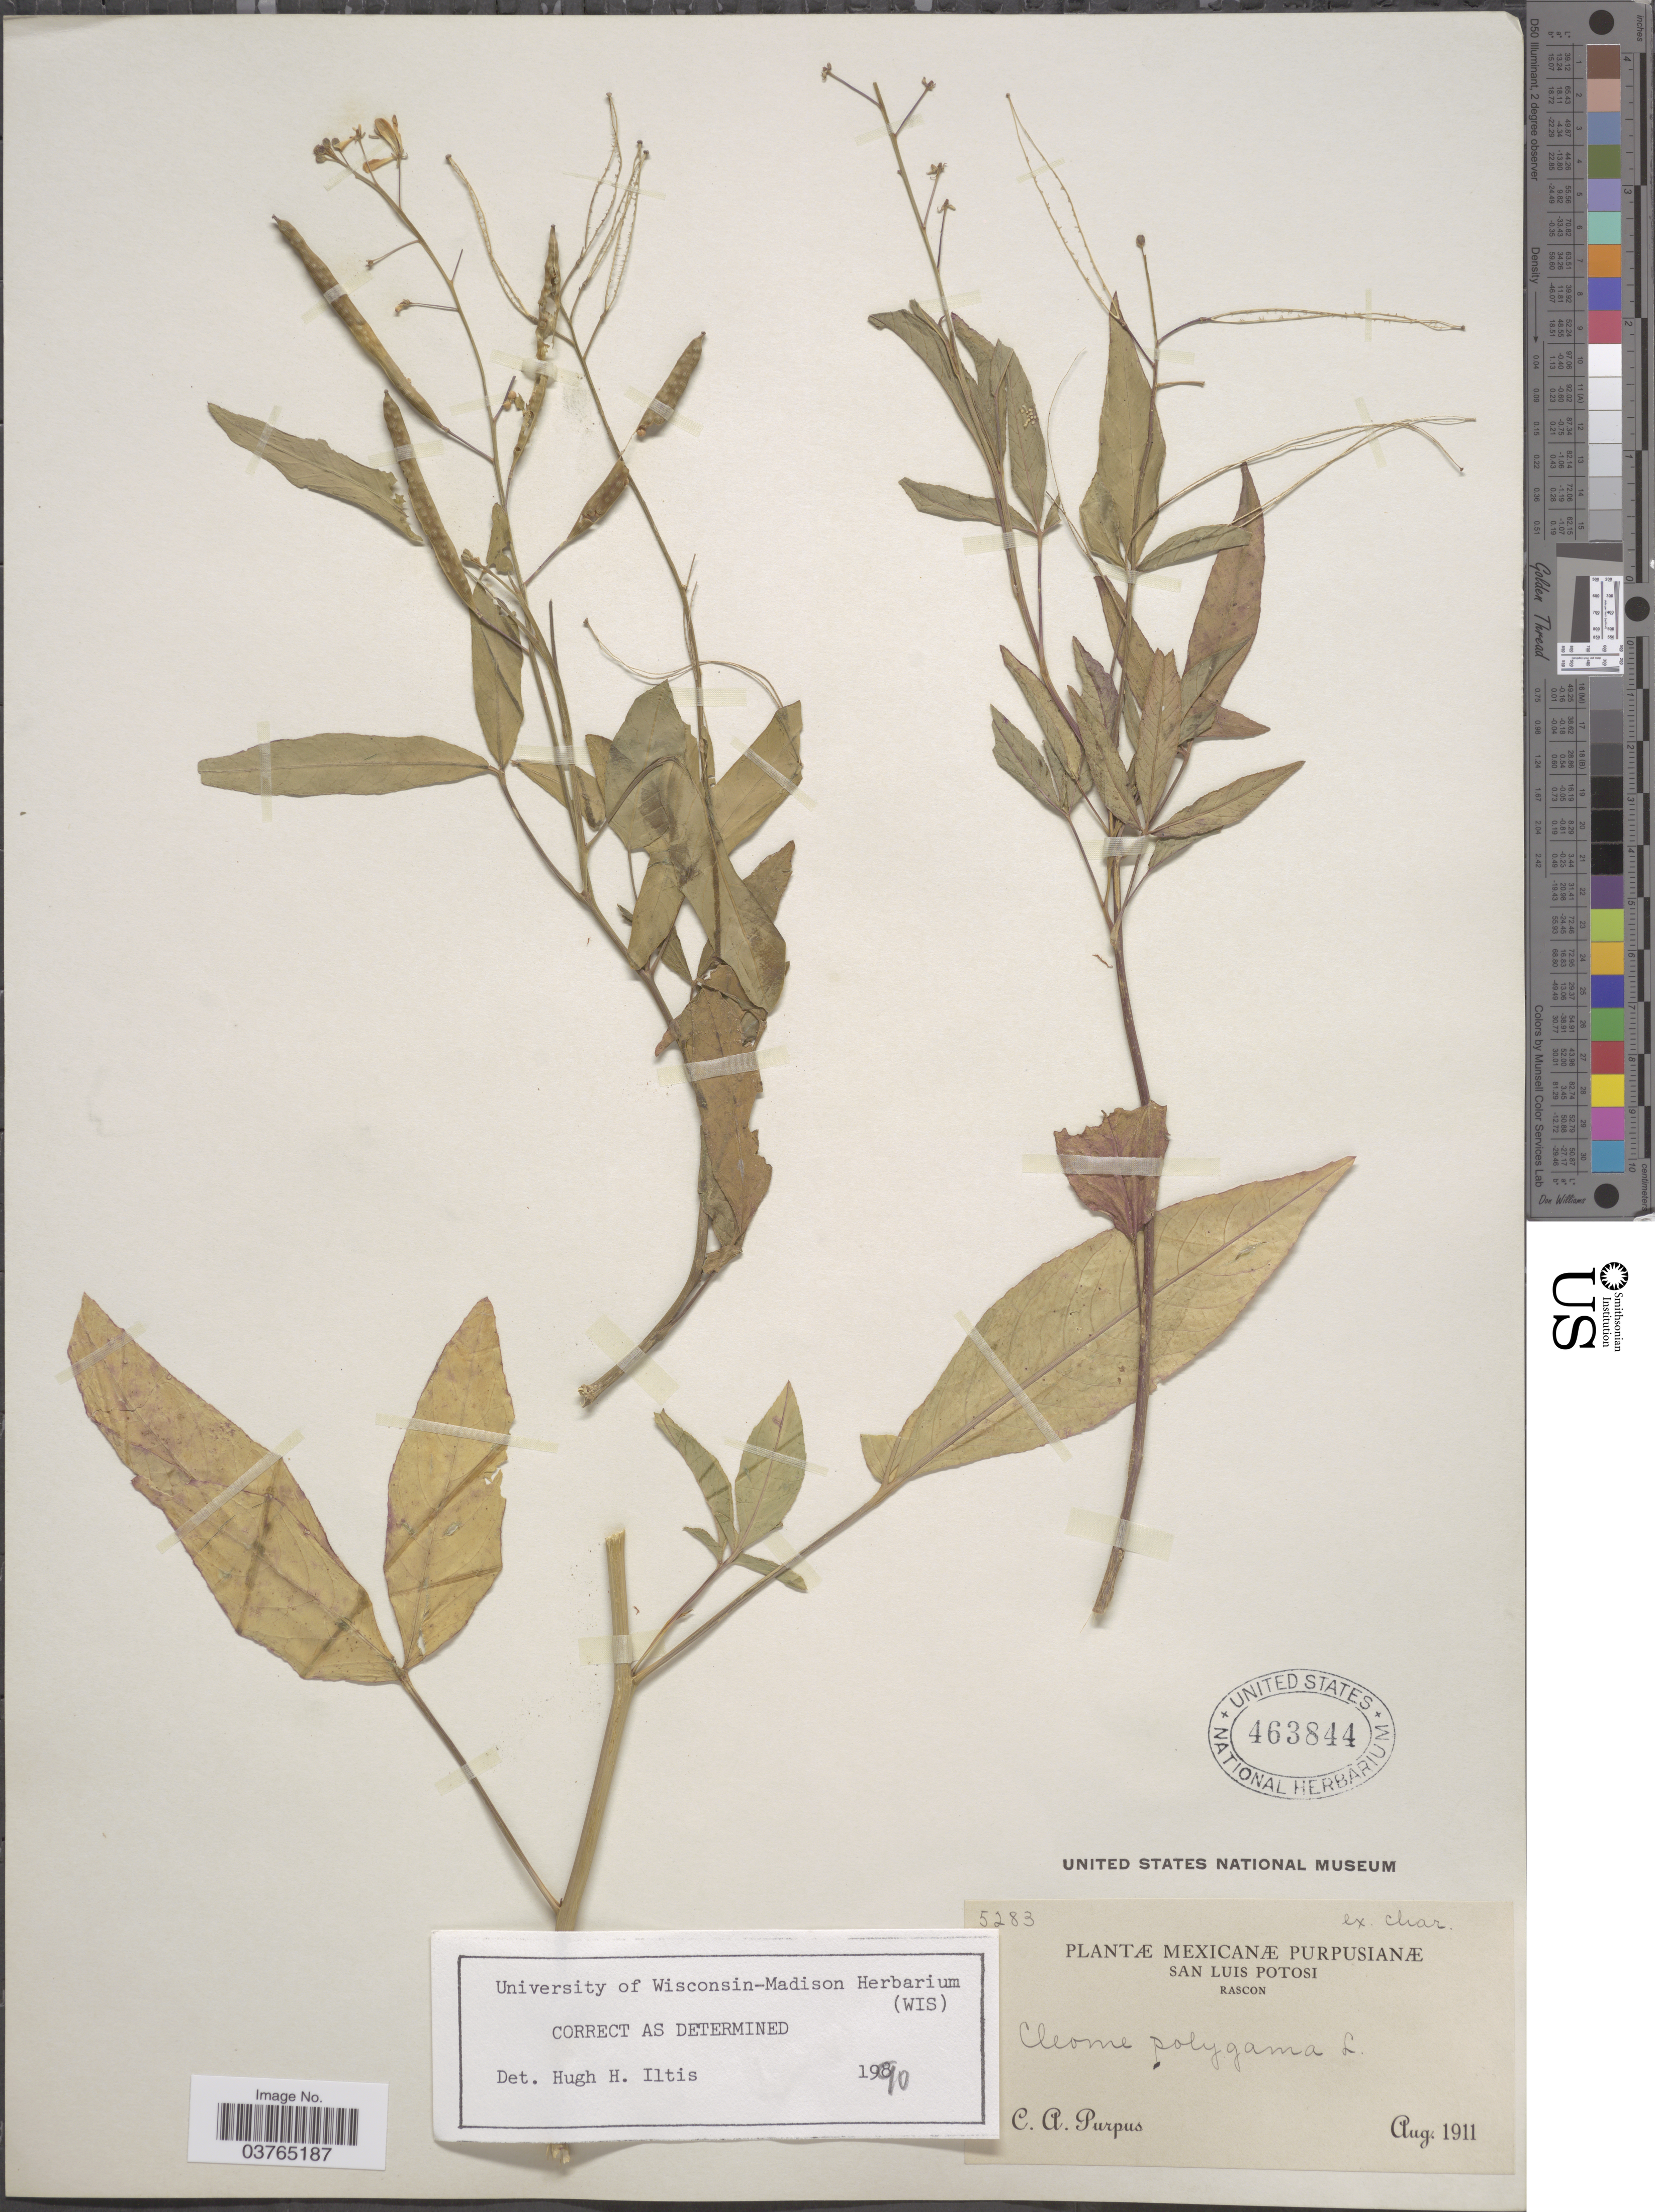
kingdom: Plantae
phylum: Tracheophyta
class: Magnoliopsida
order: Brassicales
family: Cleomaceae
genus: Cleoserrata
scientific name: Cleoserrata serrata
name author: (Jacq.) Iltis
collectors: C. A. Purpus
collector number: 5283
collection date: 1911-08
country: Mexico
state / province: San Luis Potosí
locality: Rascon.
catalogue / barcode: US 463844